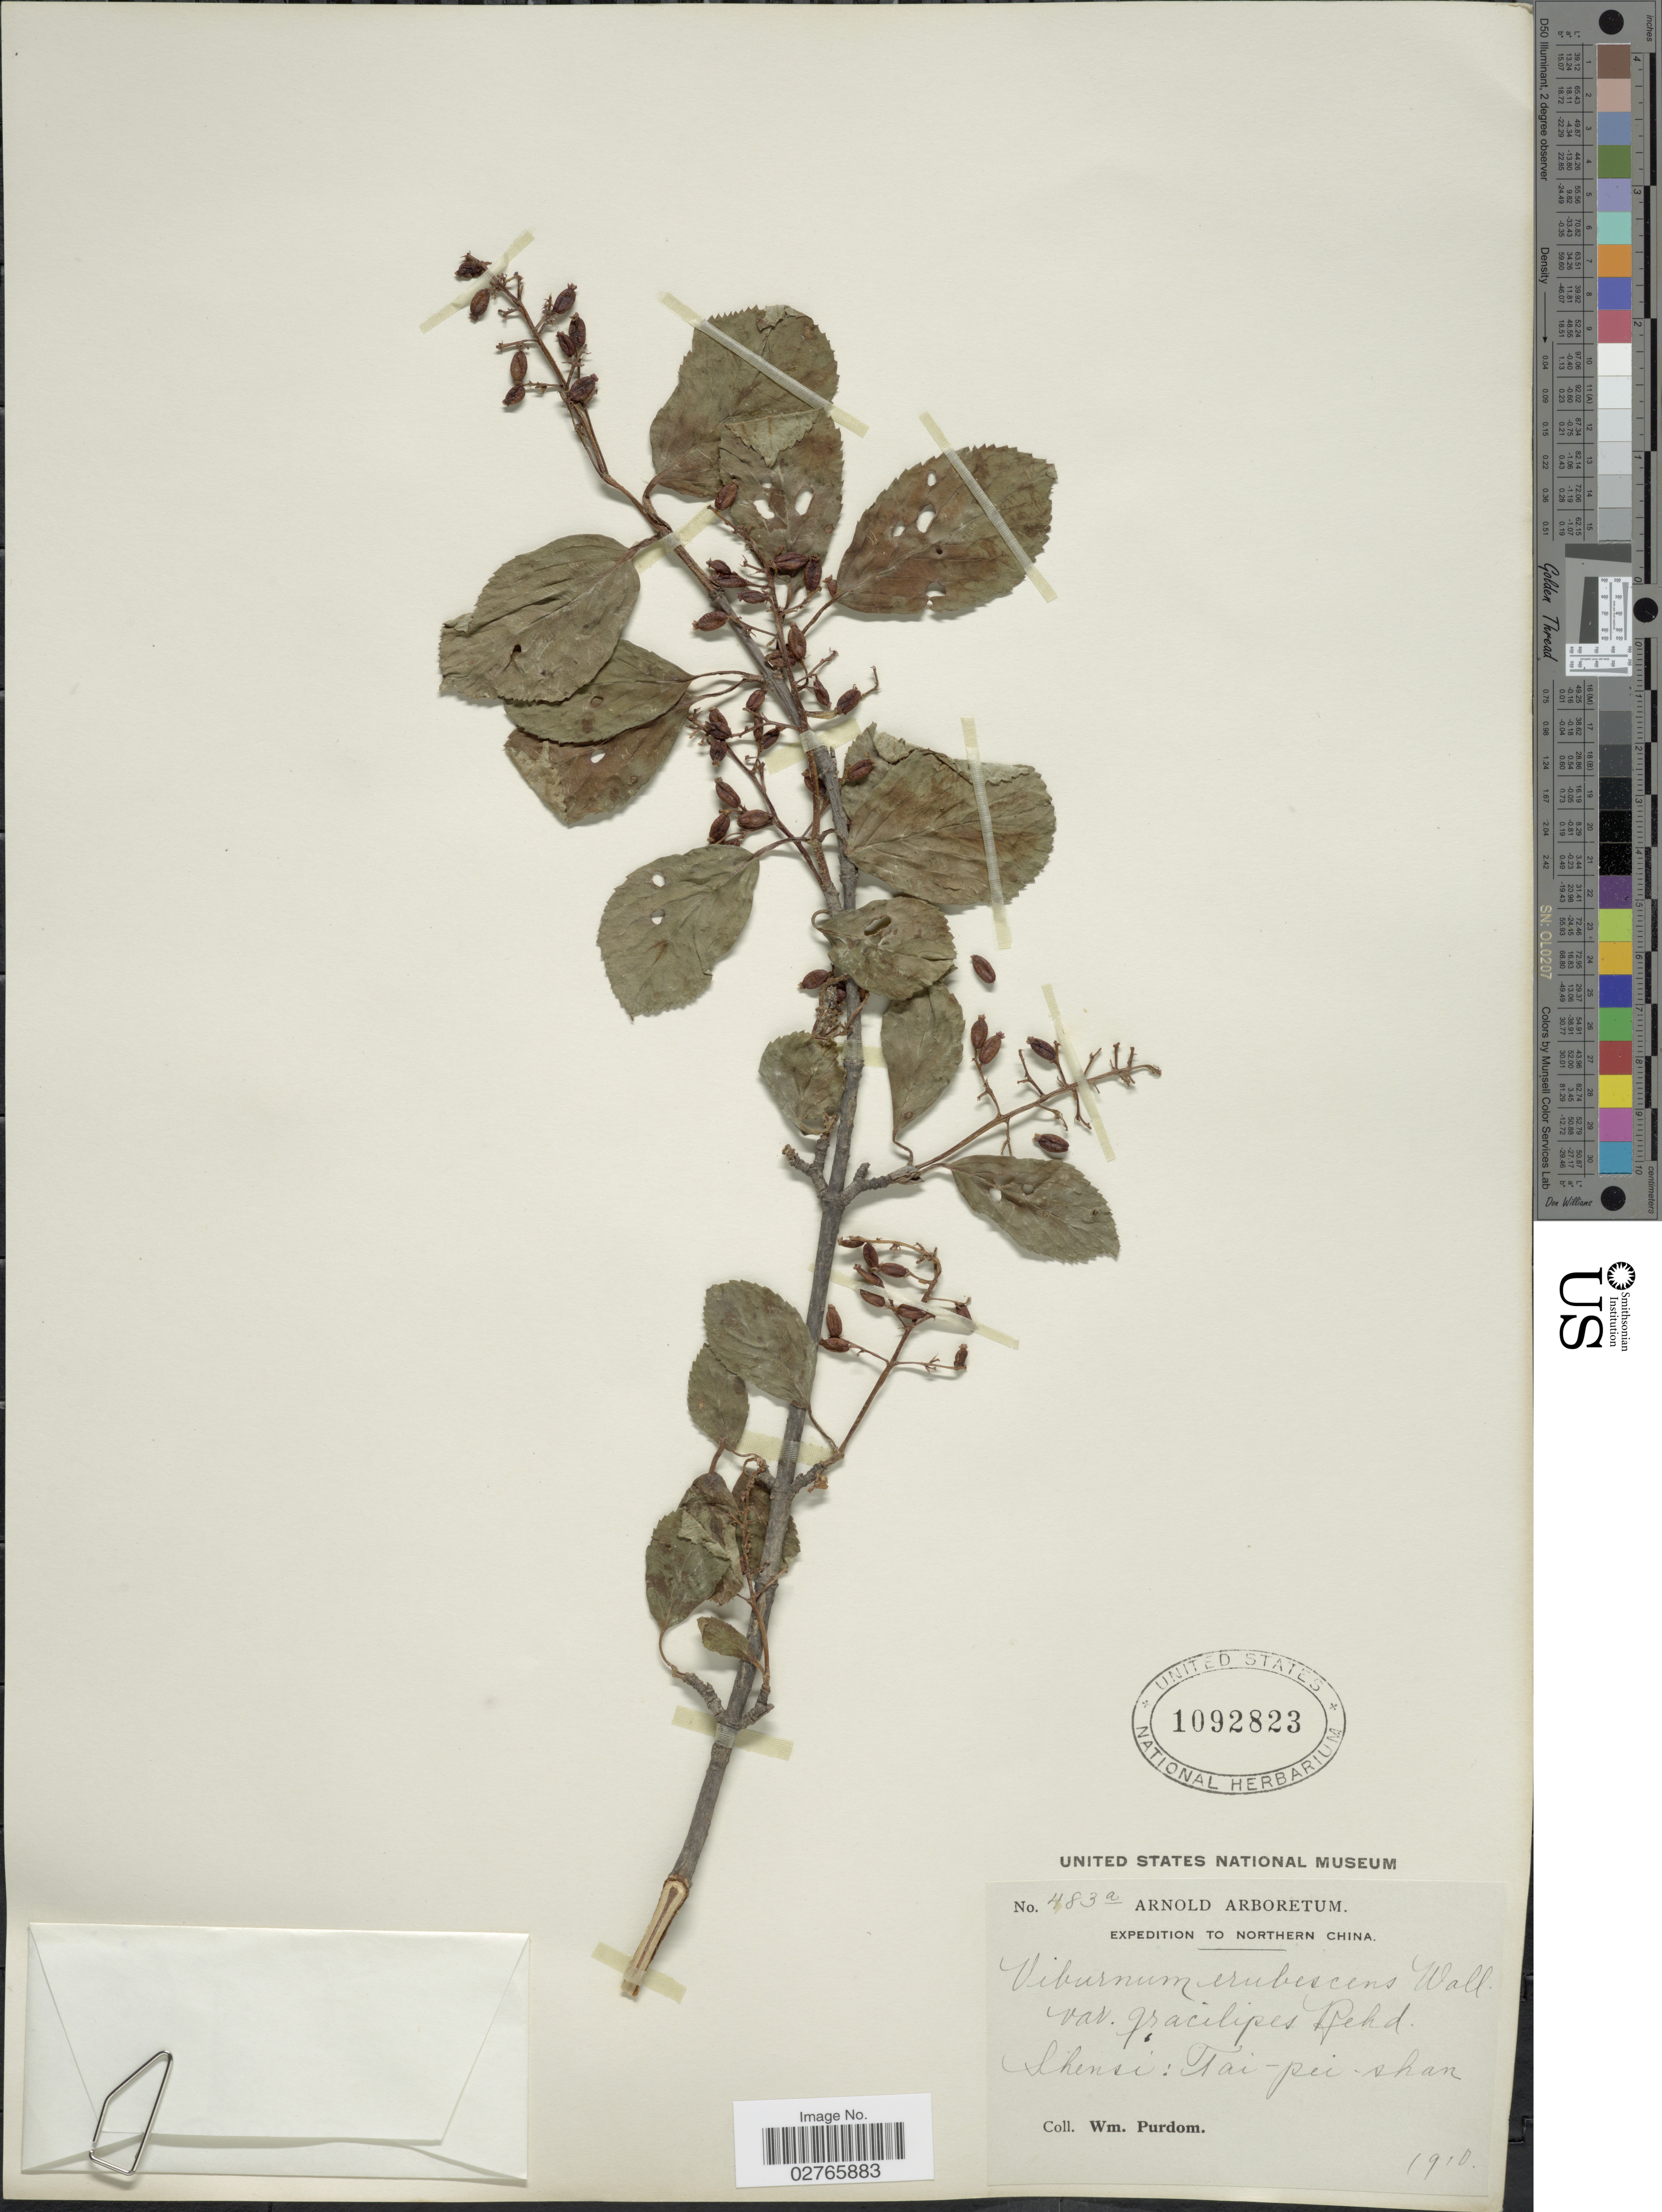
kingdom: Plantae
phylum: Tracheophyta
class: Magnoliopsida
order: Dipsacales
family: Viburnaceae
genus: Viburnum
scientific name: Viburnum erubescens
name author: Wall.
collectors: W. Purdom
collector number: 483a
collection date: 1910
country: China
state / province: Shaanxi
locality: Northern China. Shensi: Tai-pei-shan.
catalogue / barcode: US 1092823